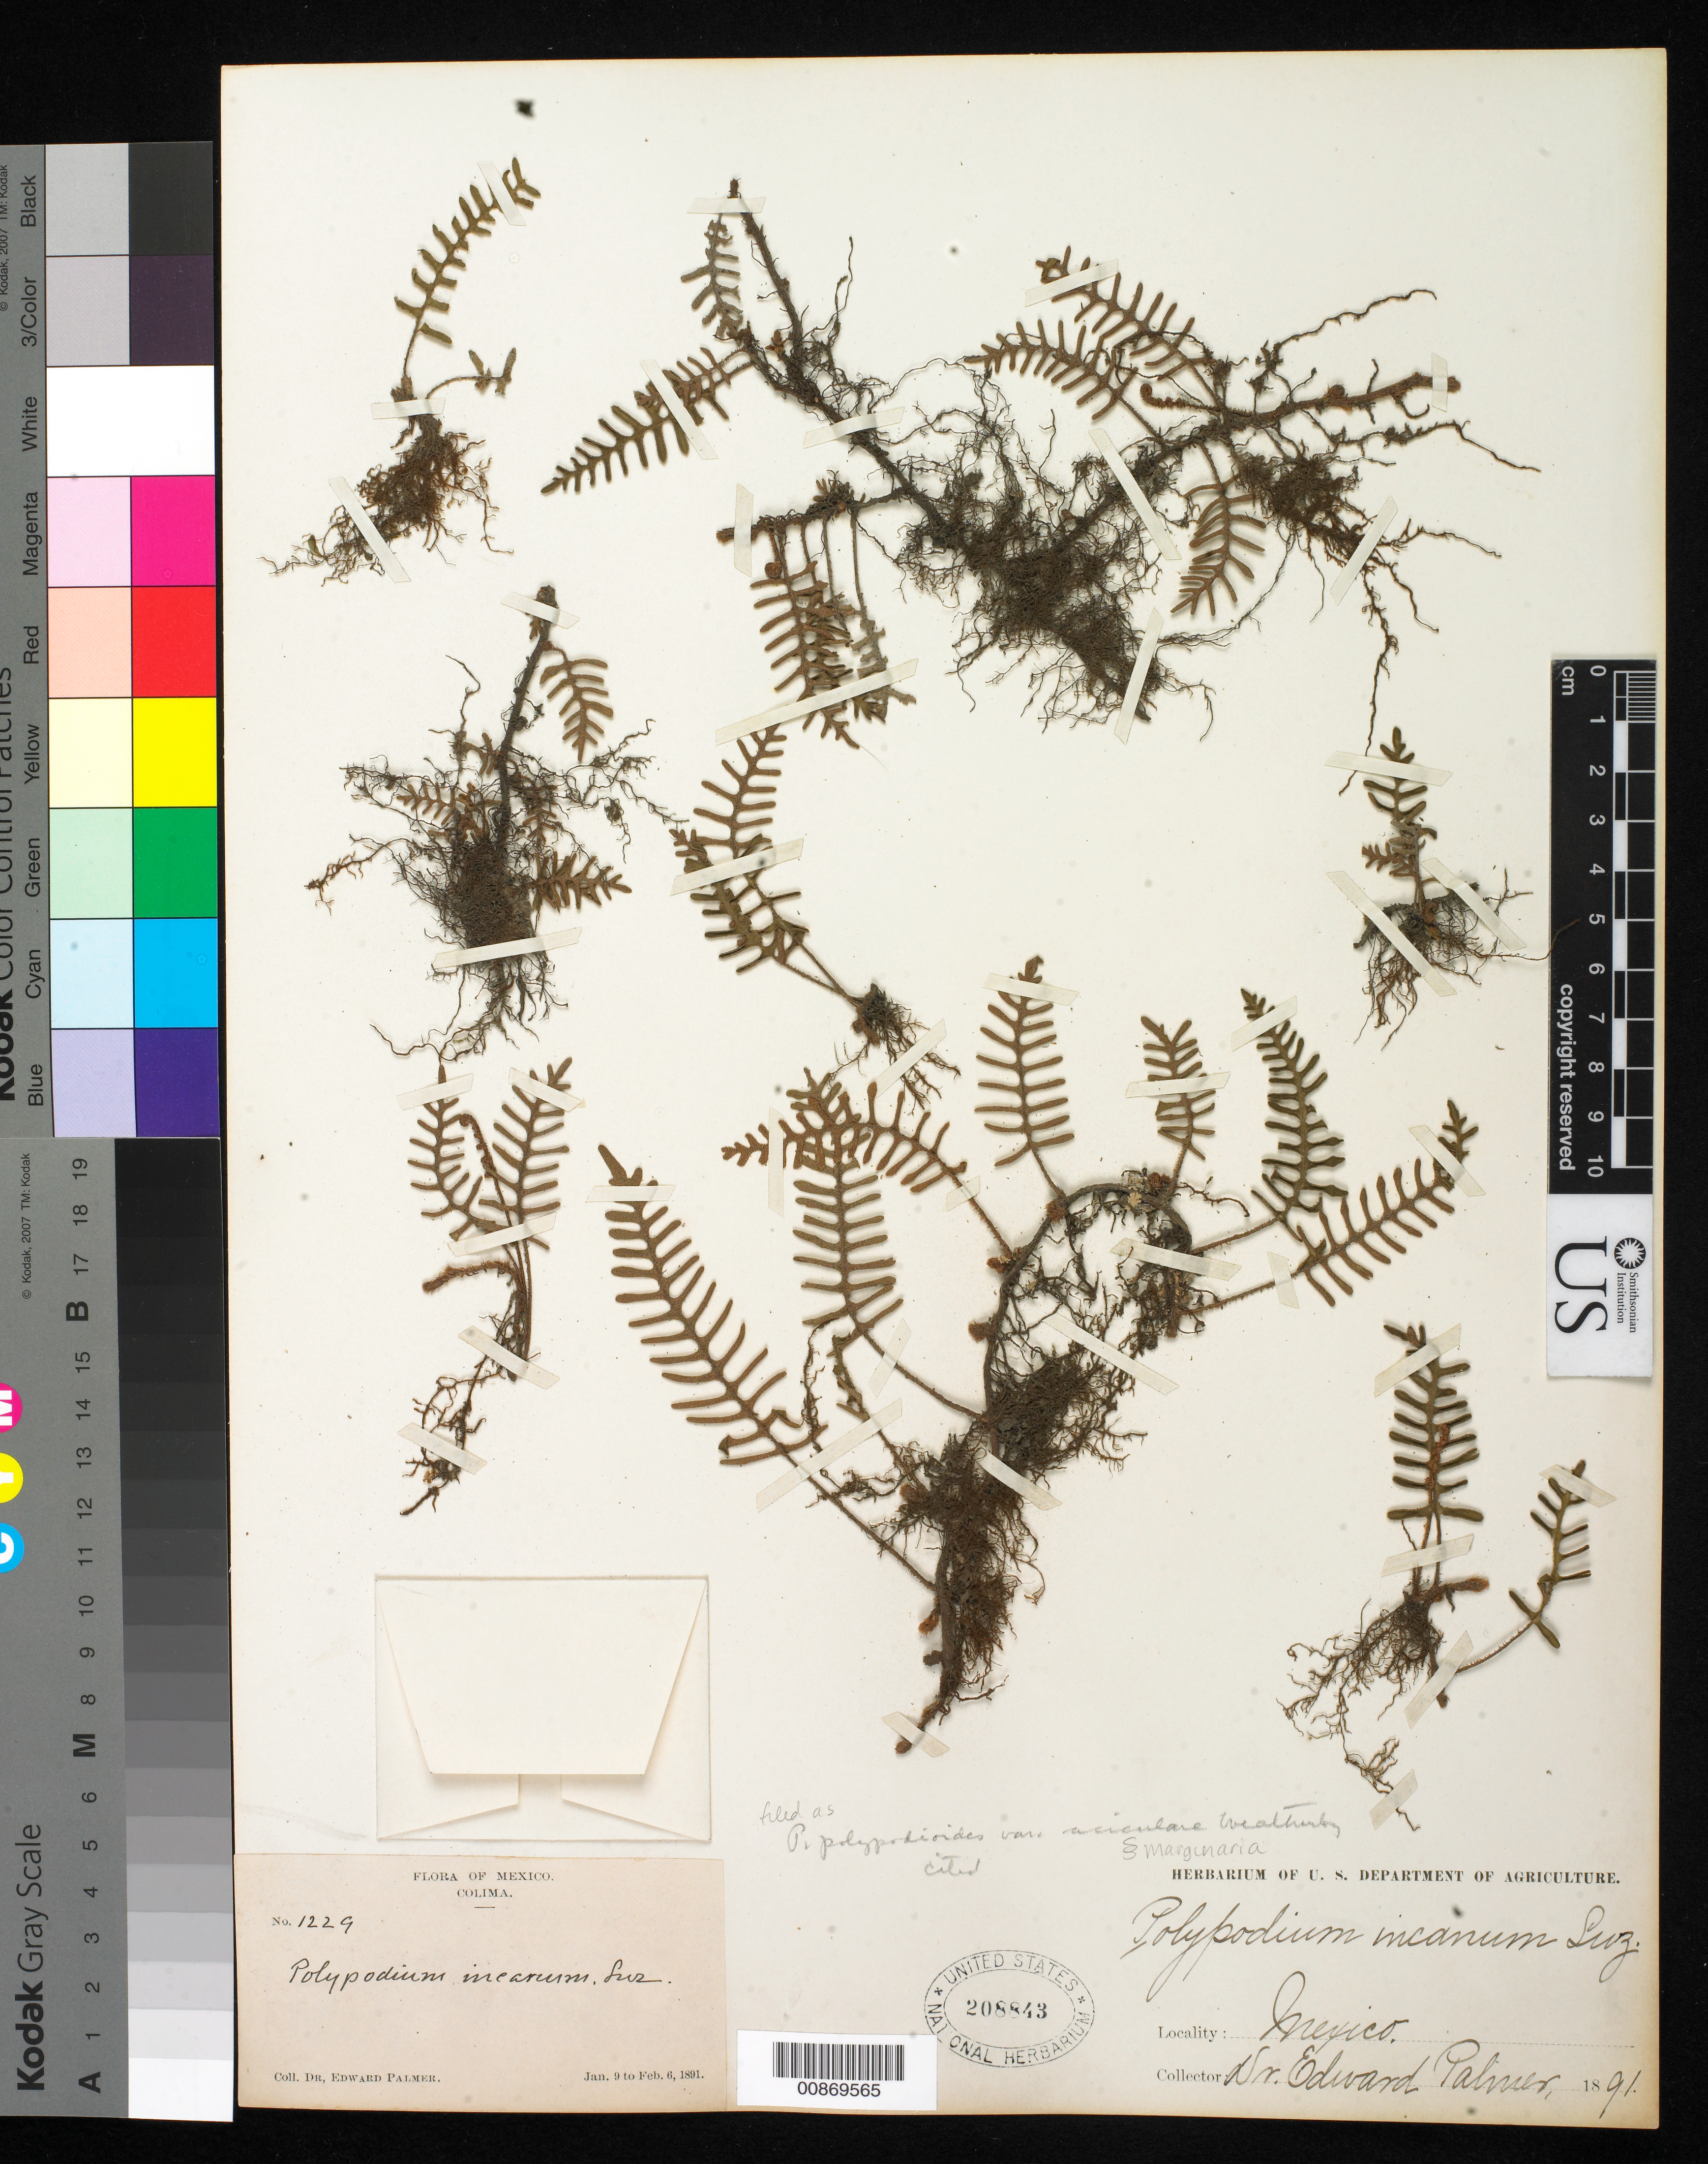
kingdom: Plantae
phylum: Tracheophyta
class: Polypodiopsida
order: Polypodiales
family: Polypodiaceae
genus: Pleopeltis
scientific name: Pleopeltis polypodioides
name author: (L.) E.G. Andrews & Windham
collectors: E. Palmer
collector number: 1229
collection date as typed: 09 Jan 1891 to 06 Feb 1891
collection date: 1891-01-09/1891-02-06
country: Mexico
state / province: Colima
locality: Colima.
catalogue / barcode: US 208843